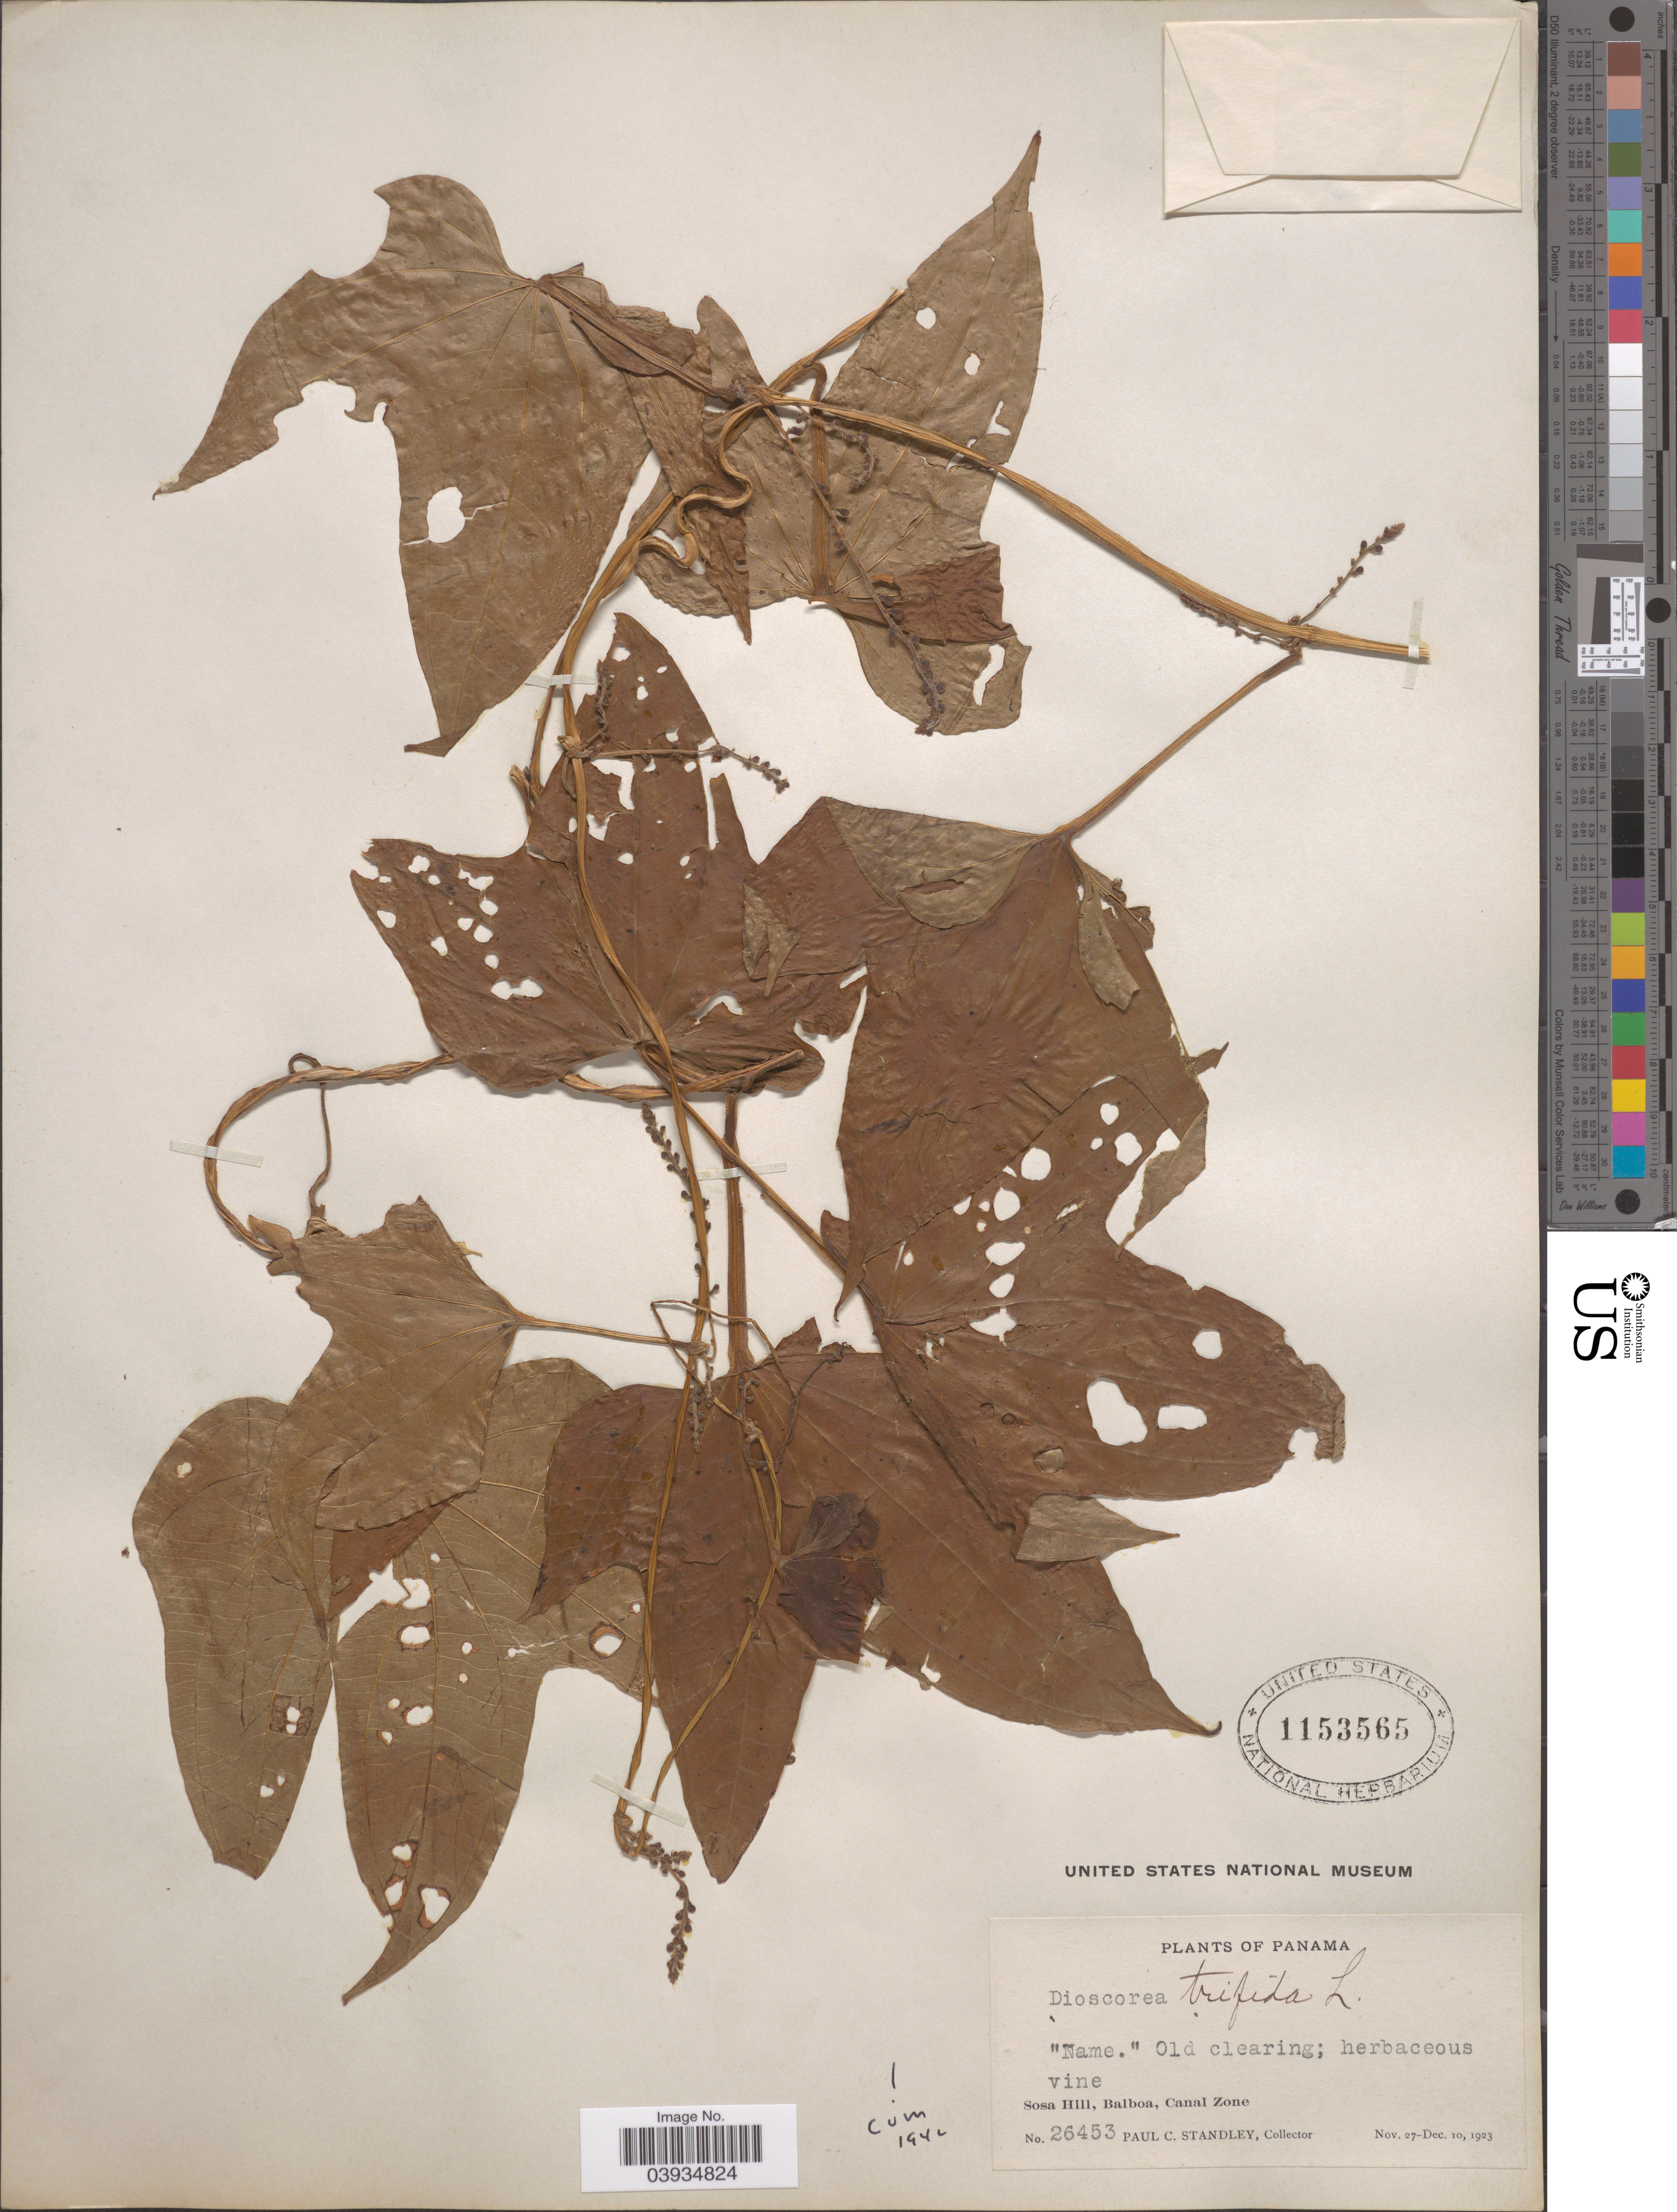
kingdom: Plantae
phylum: Tracheophyta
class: Liliopsida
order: Dioscoreales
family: Dioscoreaceae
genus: Dioscorea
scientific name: Dioscorea trifida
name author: L. f.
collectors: P. C. Standley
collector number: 26453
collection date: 1923-11-27/1923-12-10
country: Panama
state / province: Colón / Panamá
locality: Sosa Hill, Canal Zone.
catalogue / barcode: US 1153565